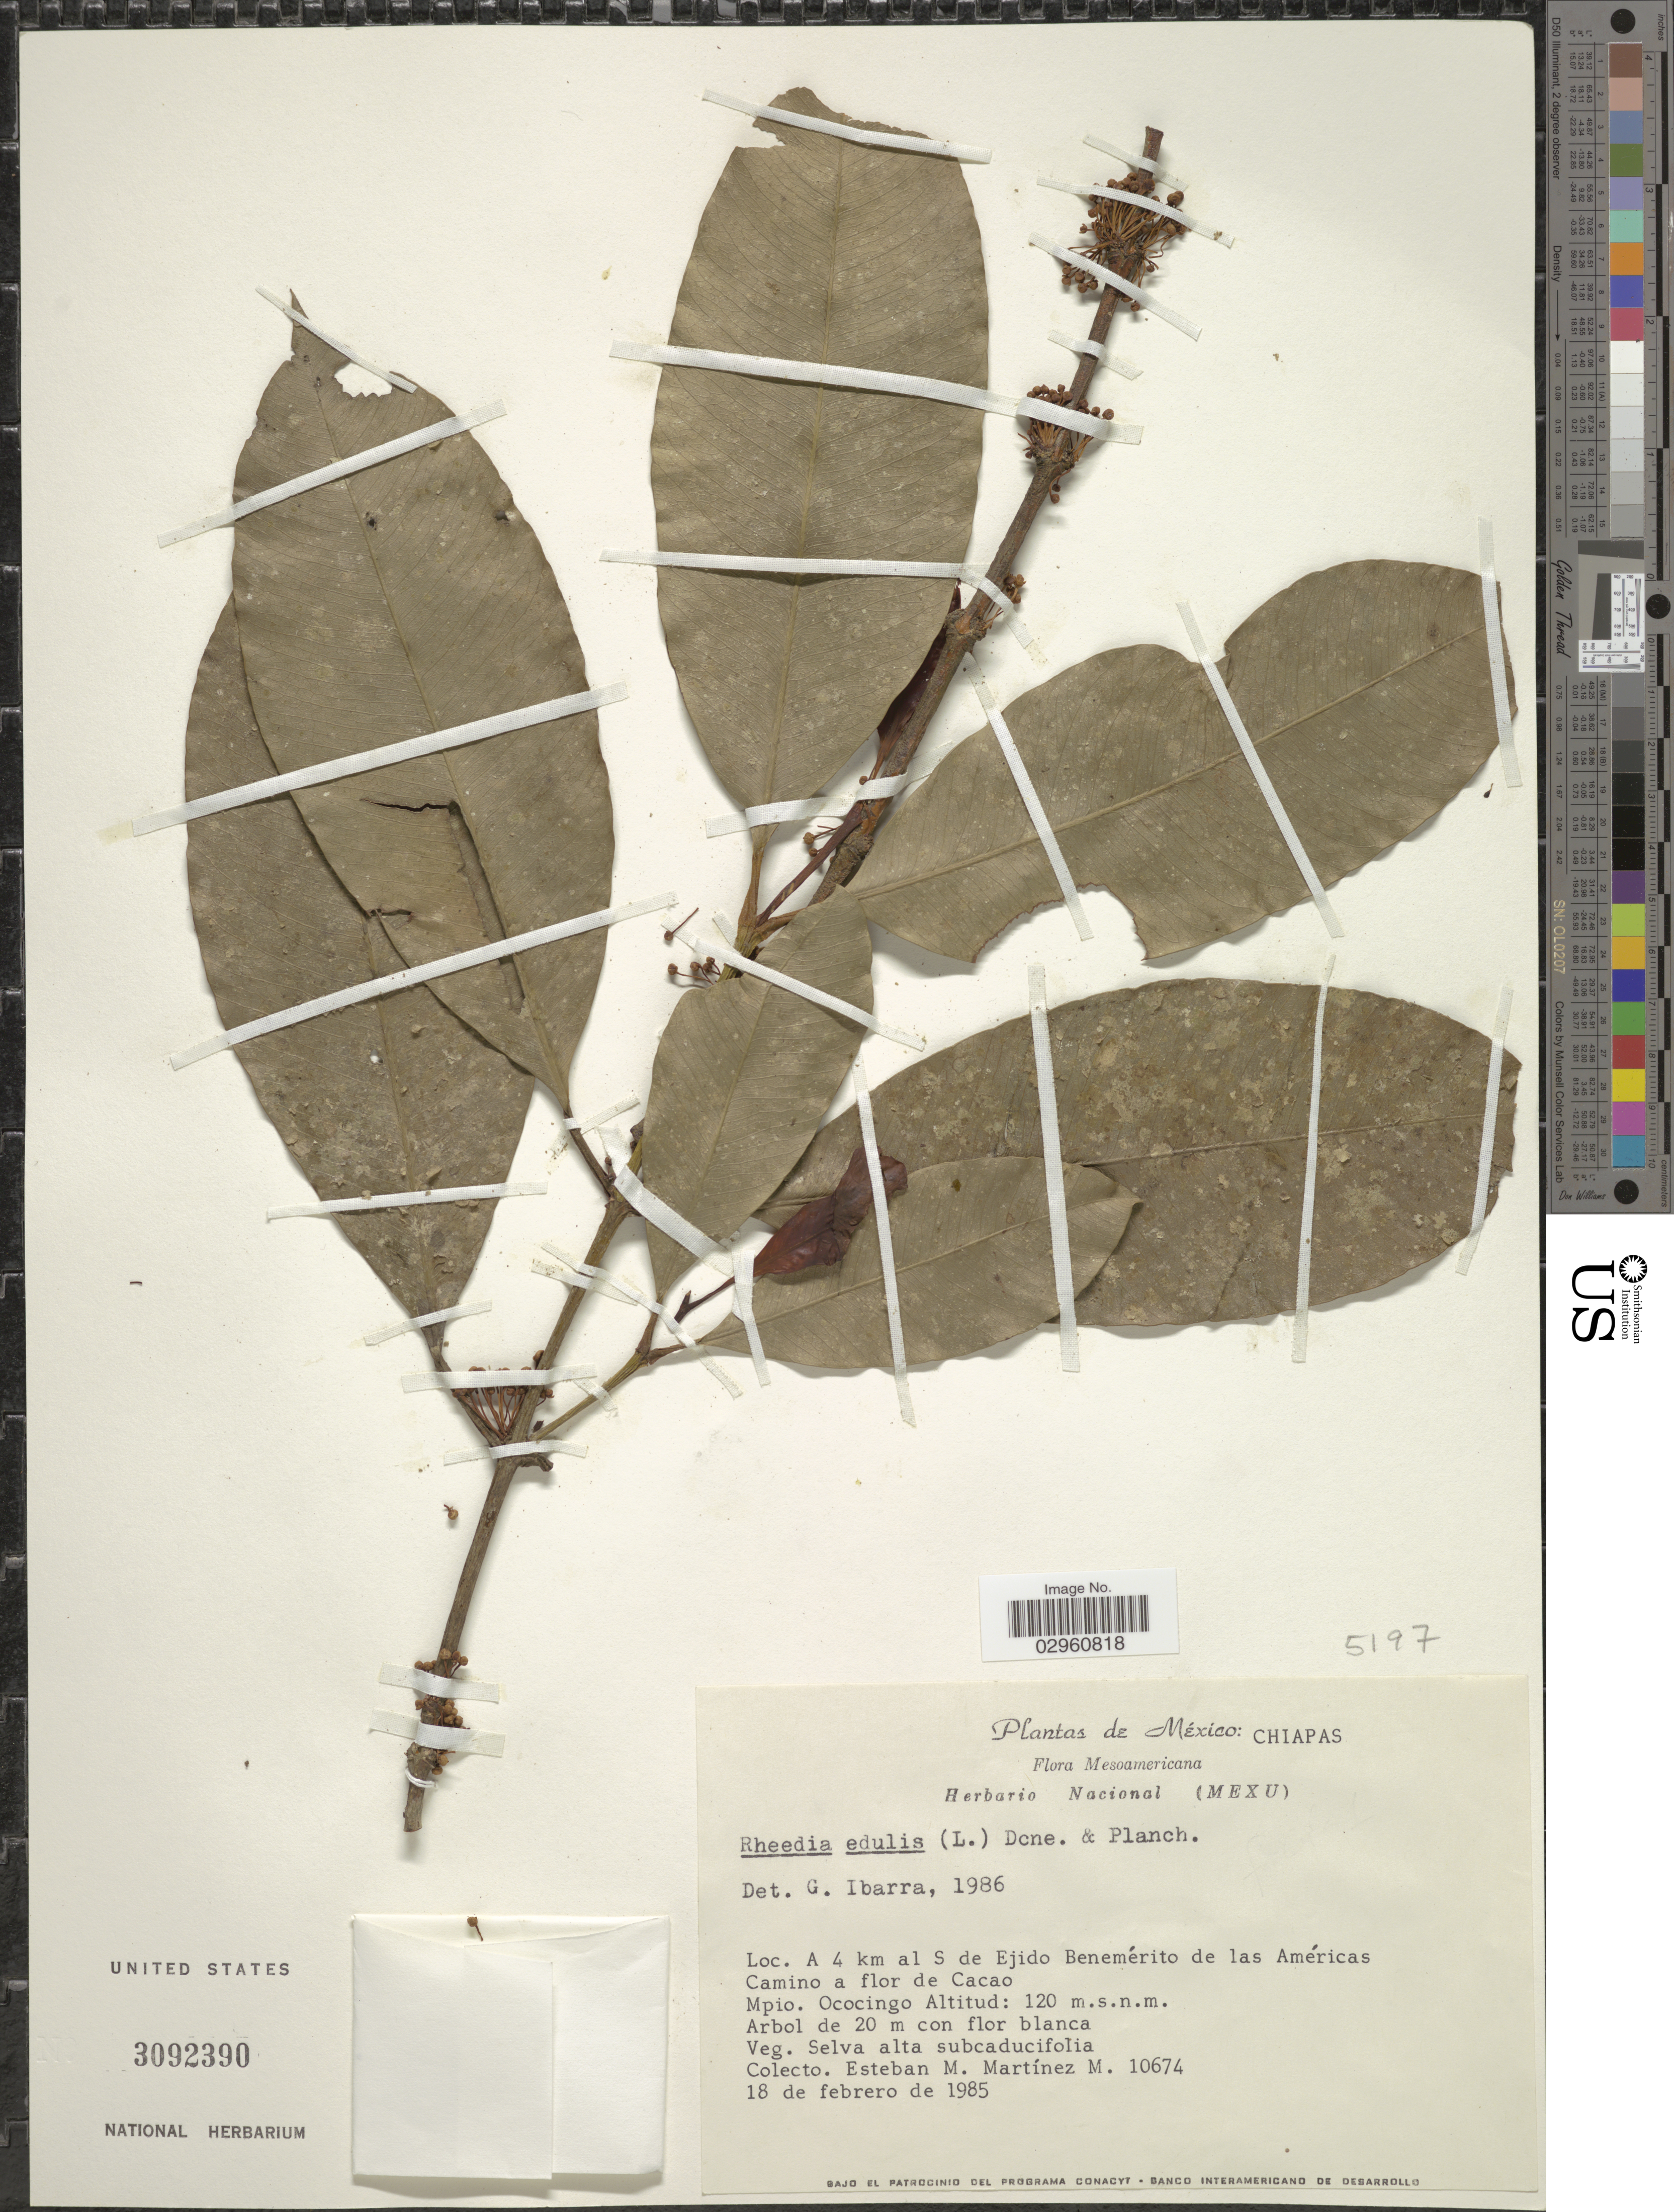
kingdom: Plantae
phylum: Tracheophyta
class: Magnoliopsida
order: Malpighiales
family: Clusiaceae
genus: Garcinia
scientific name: Garcinia intermedia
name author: (Pittier) Hammel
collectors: E. Martínez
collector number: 10674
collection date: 1985-02-18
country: Mexico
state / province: Chiapas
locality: Mesoamericana. A 4 km al S de Ejido Benemérito de las Américas Camino a flor de Cacao. Mpio Ococingo.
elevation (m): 120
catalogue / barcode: US 3092390